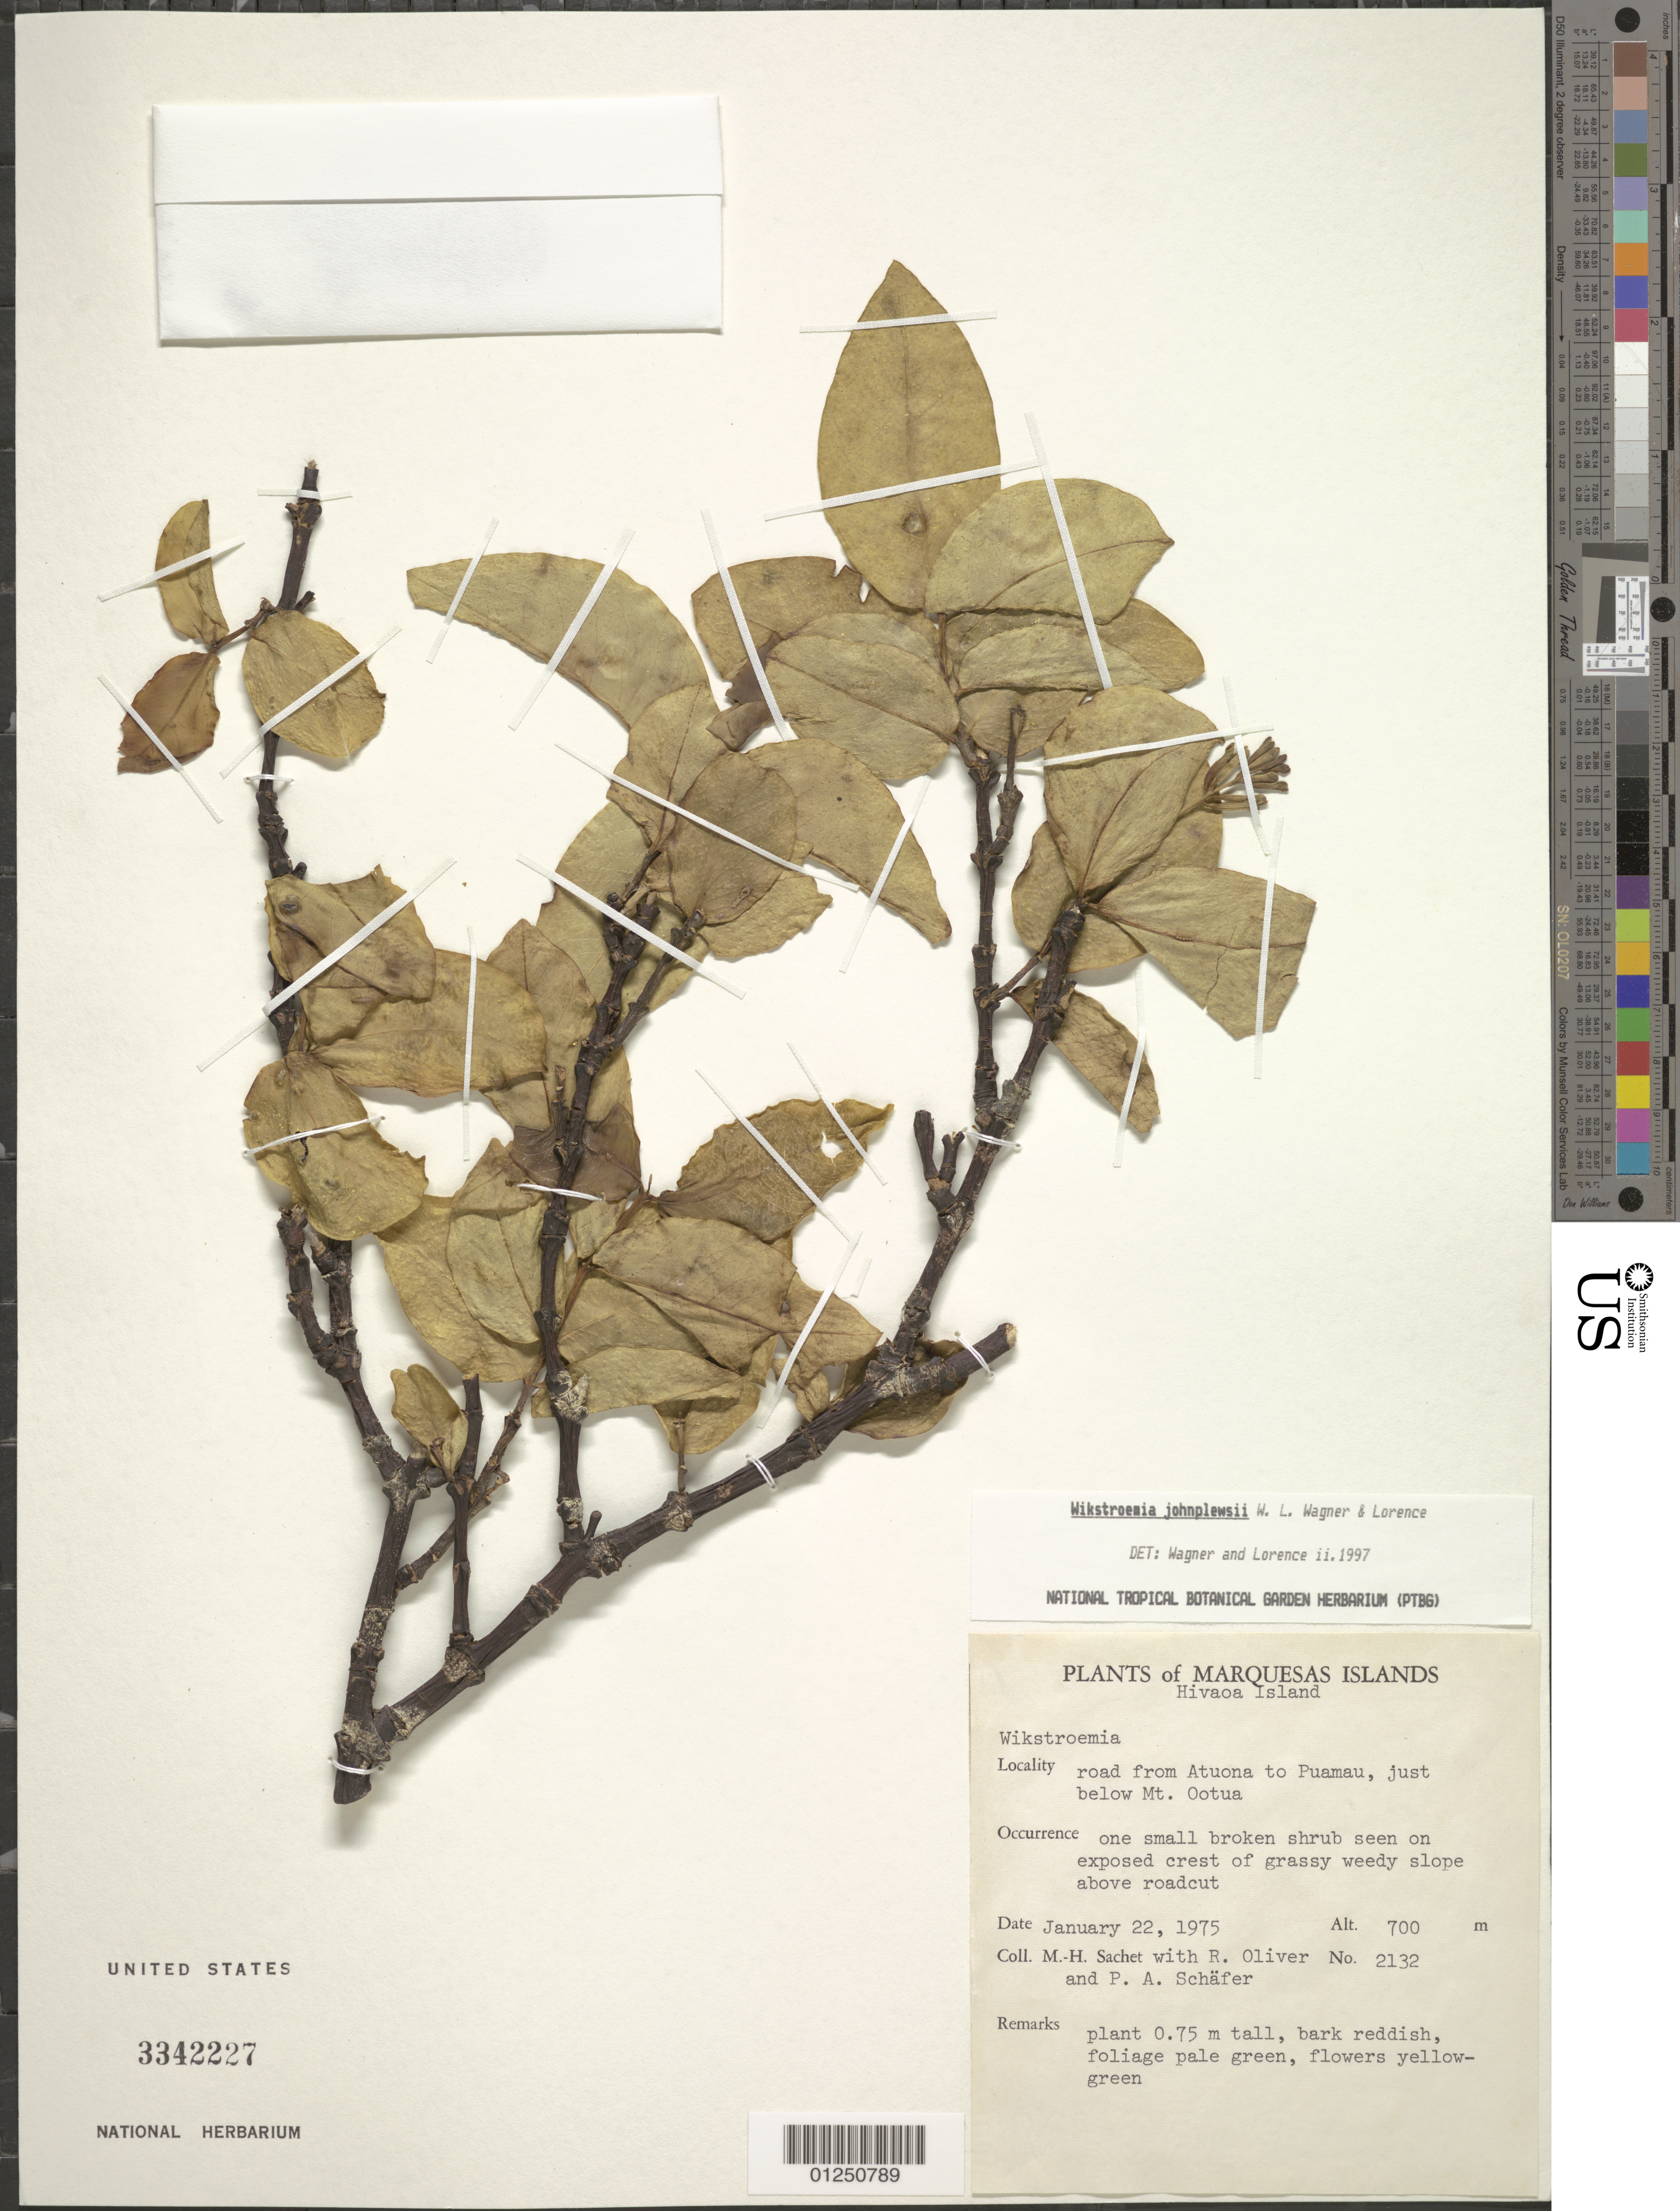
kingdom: Plantae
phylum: Tracheophyta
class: Magnoliopsida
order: Malvales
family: Thymelaeaceae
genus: Wikstroemia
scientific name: Wikstroemia johnplewsii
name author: W.L. Wagner & Lorence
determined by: Wagner, W. L.; Lorence, David H.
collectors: M.-H. Sachet, R. L. Oliver & P. A. Schäfer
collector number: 2132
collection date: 1975-01-22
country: French Polynesia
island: Hiva Oa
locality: road from Atuona to Puamau, just below Mt. Ootua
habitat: One small broken shrub seen on exposed crest of grassy weedy slope above roadcut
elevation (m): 700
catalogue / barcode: US 3342227